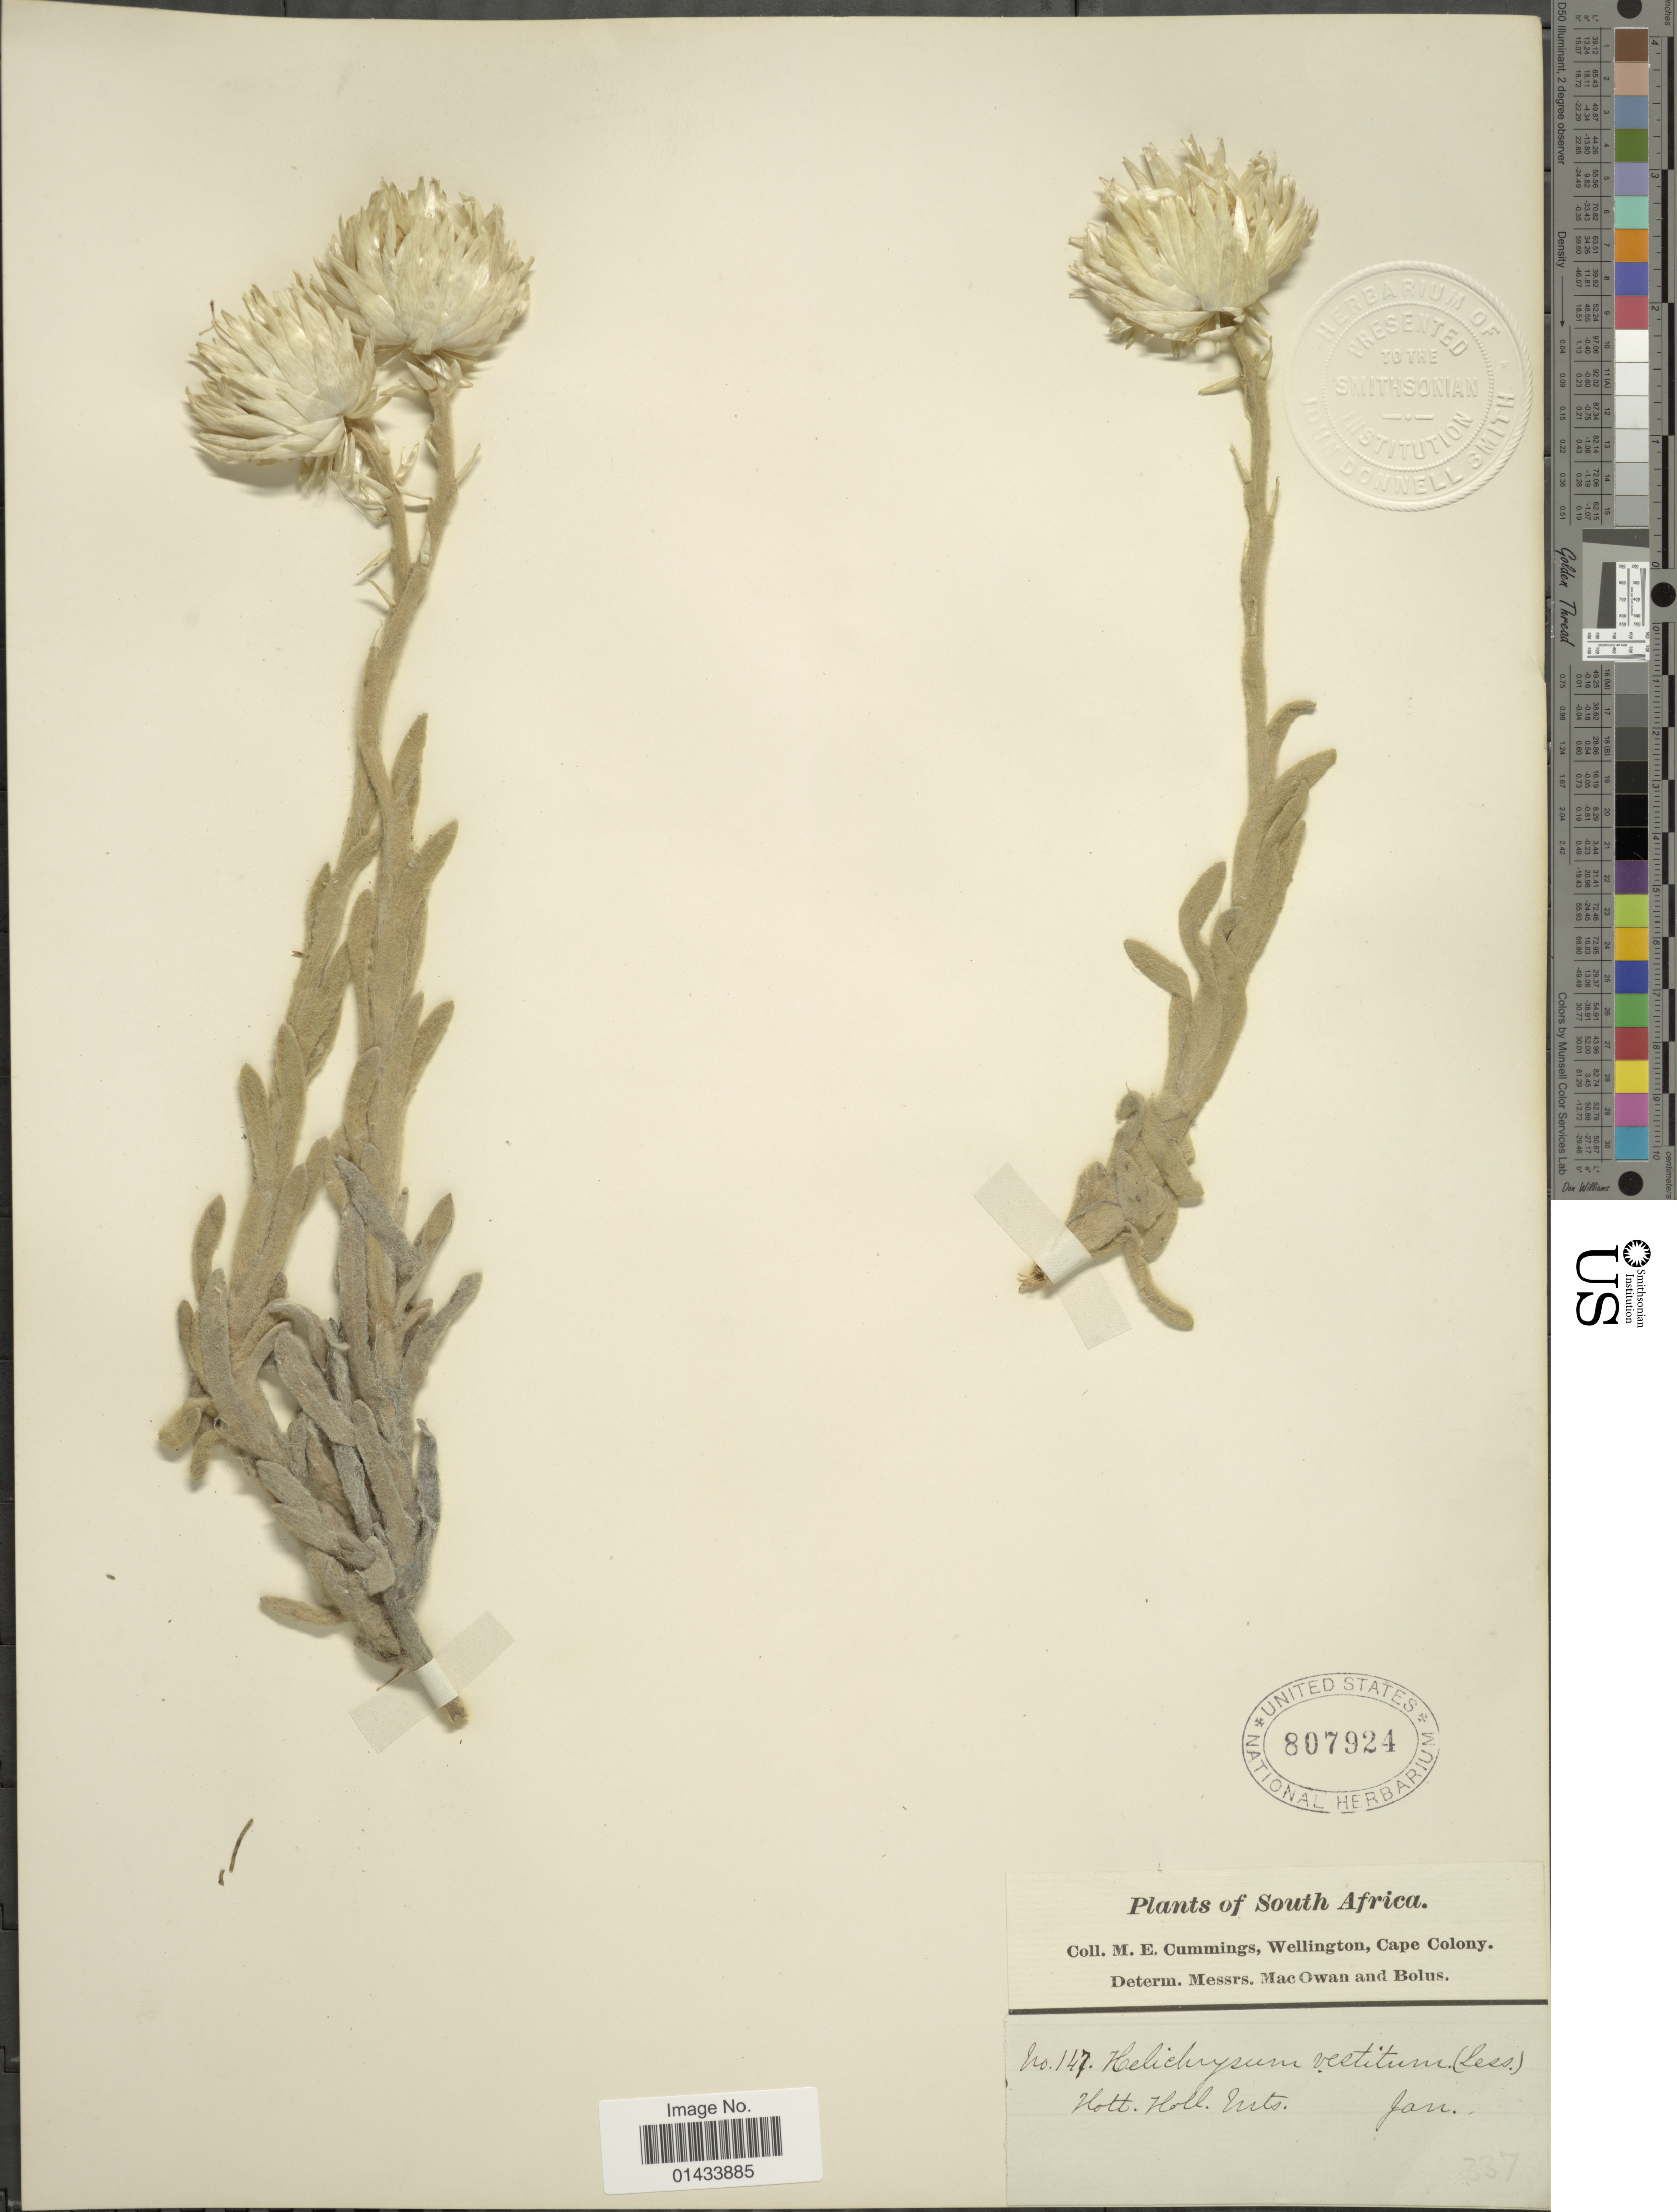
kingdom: Plantae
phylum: Tracheophyta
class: Magnoliopsida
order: Asterales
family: Asteraceae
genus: Helichrysum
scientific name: Helichrysum vestitum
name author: Willd.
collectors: M. E. Cummings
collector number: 147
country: South Africa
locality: Hott. Holl. Mts.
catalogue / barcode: US 807924